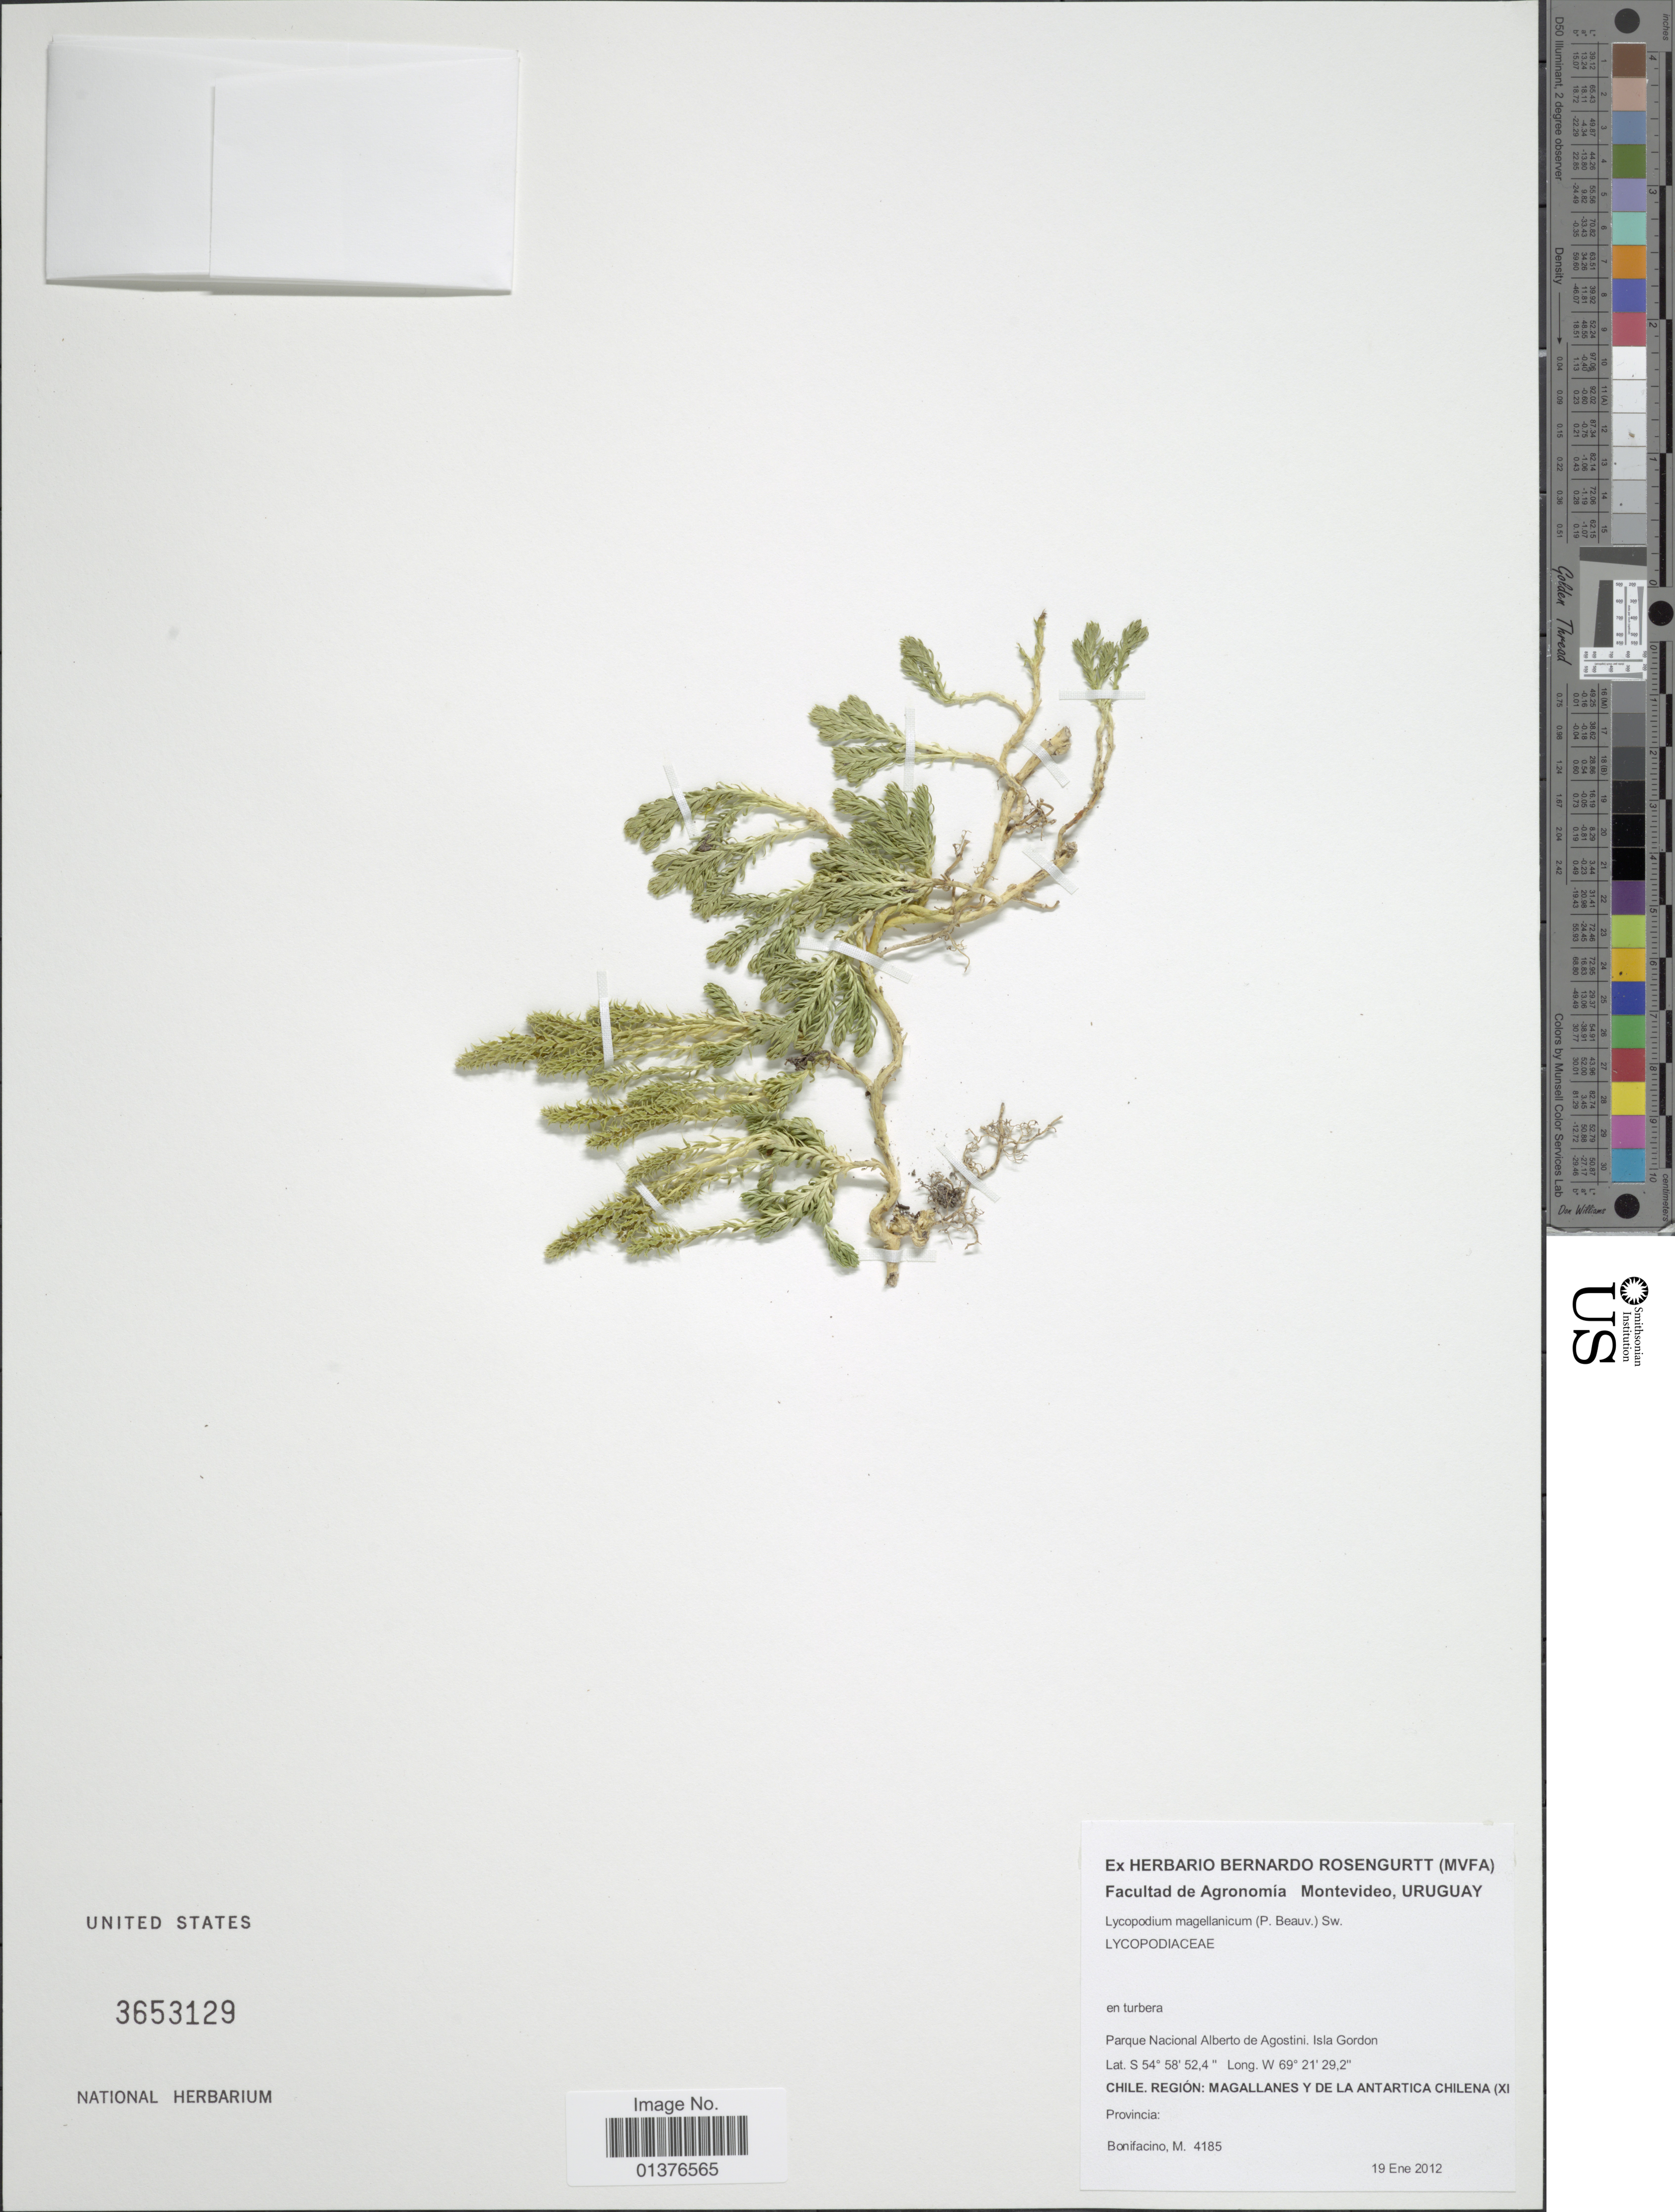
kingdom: Plantae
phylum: Tracheophyta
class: Lycopodiopsida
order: Lycopodiales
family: Lycopodiaceae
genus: Austrolycopodium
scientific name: Austrolycopodium magellanicum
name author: (P. Beauv.) Holub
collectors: M. Bonifacino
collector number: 4185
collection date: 2012-01-19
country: Chile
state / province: Magallanes y de la Antártica Chilena (XII)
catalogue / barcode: US 3653129